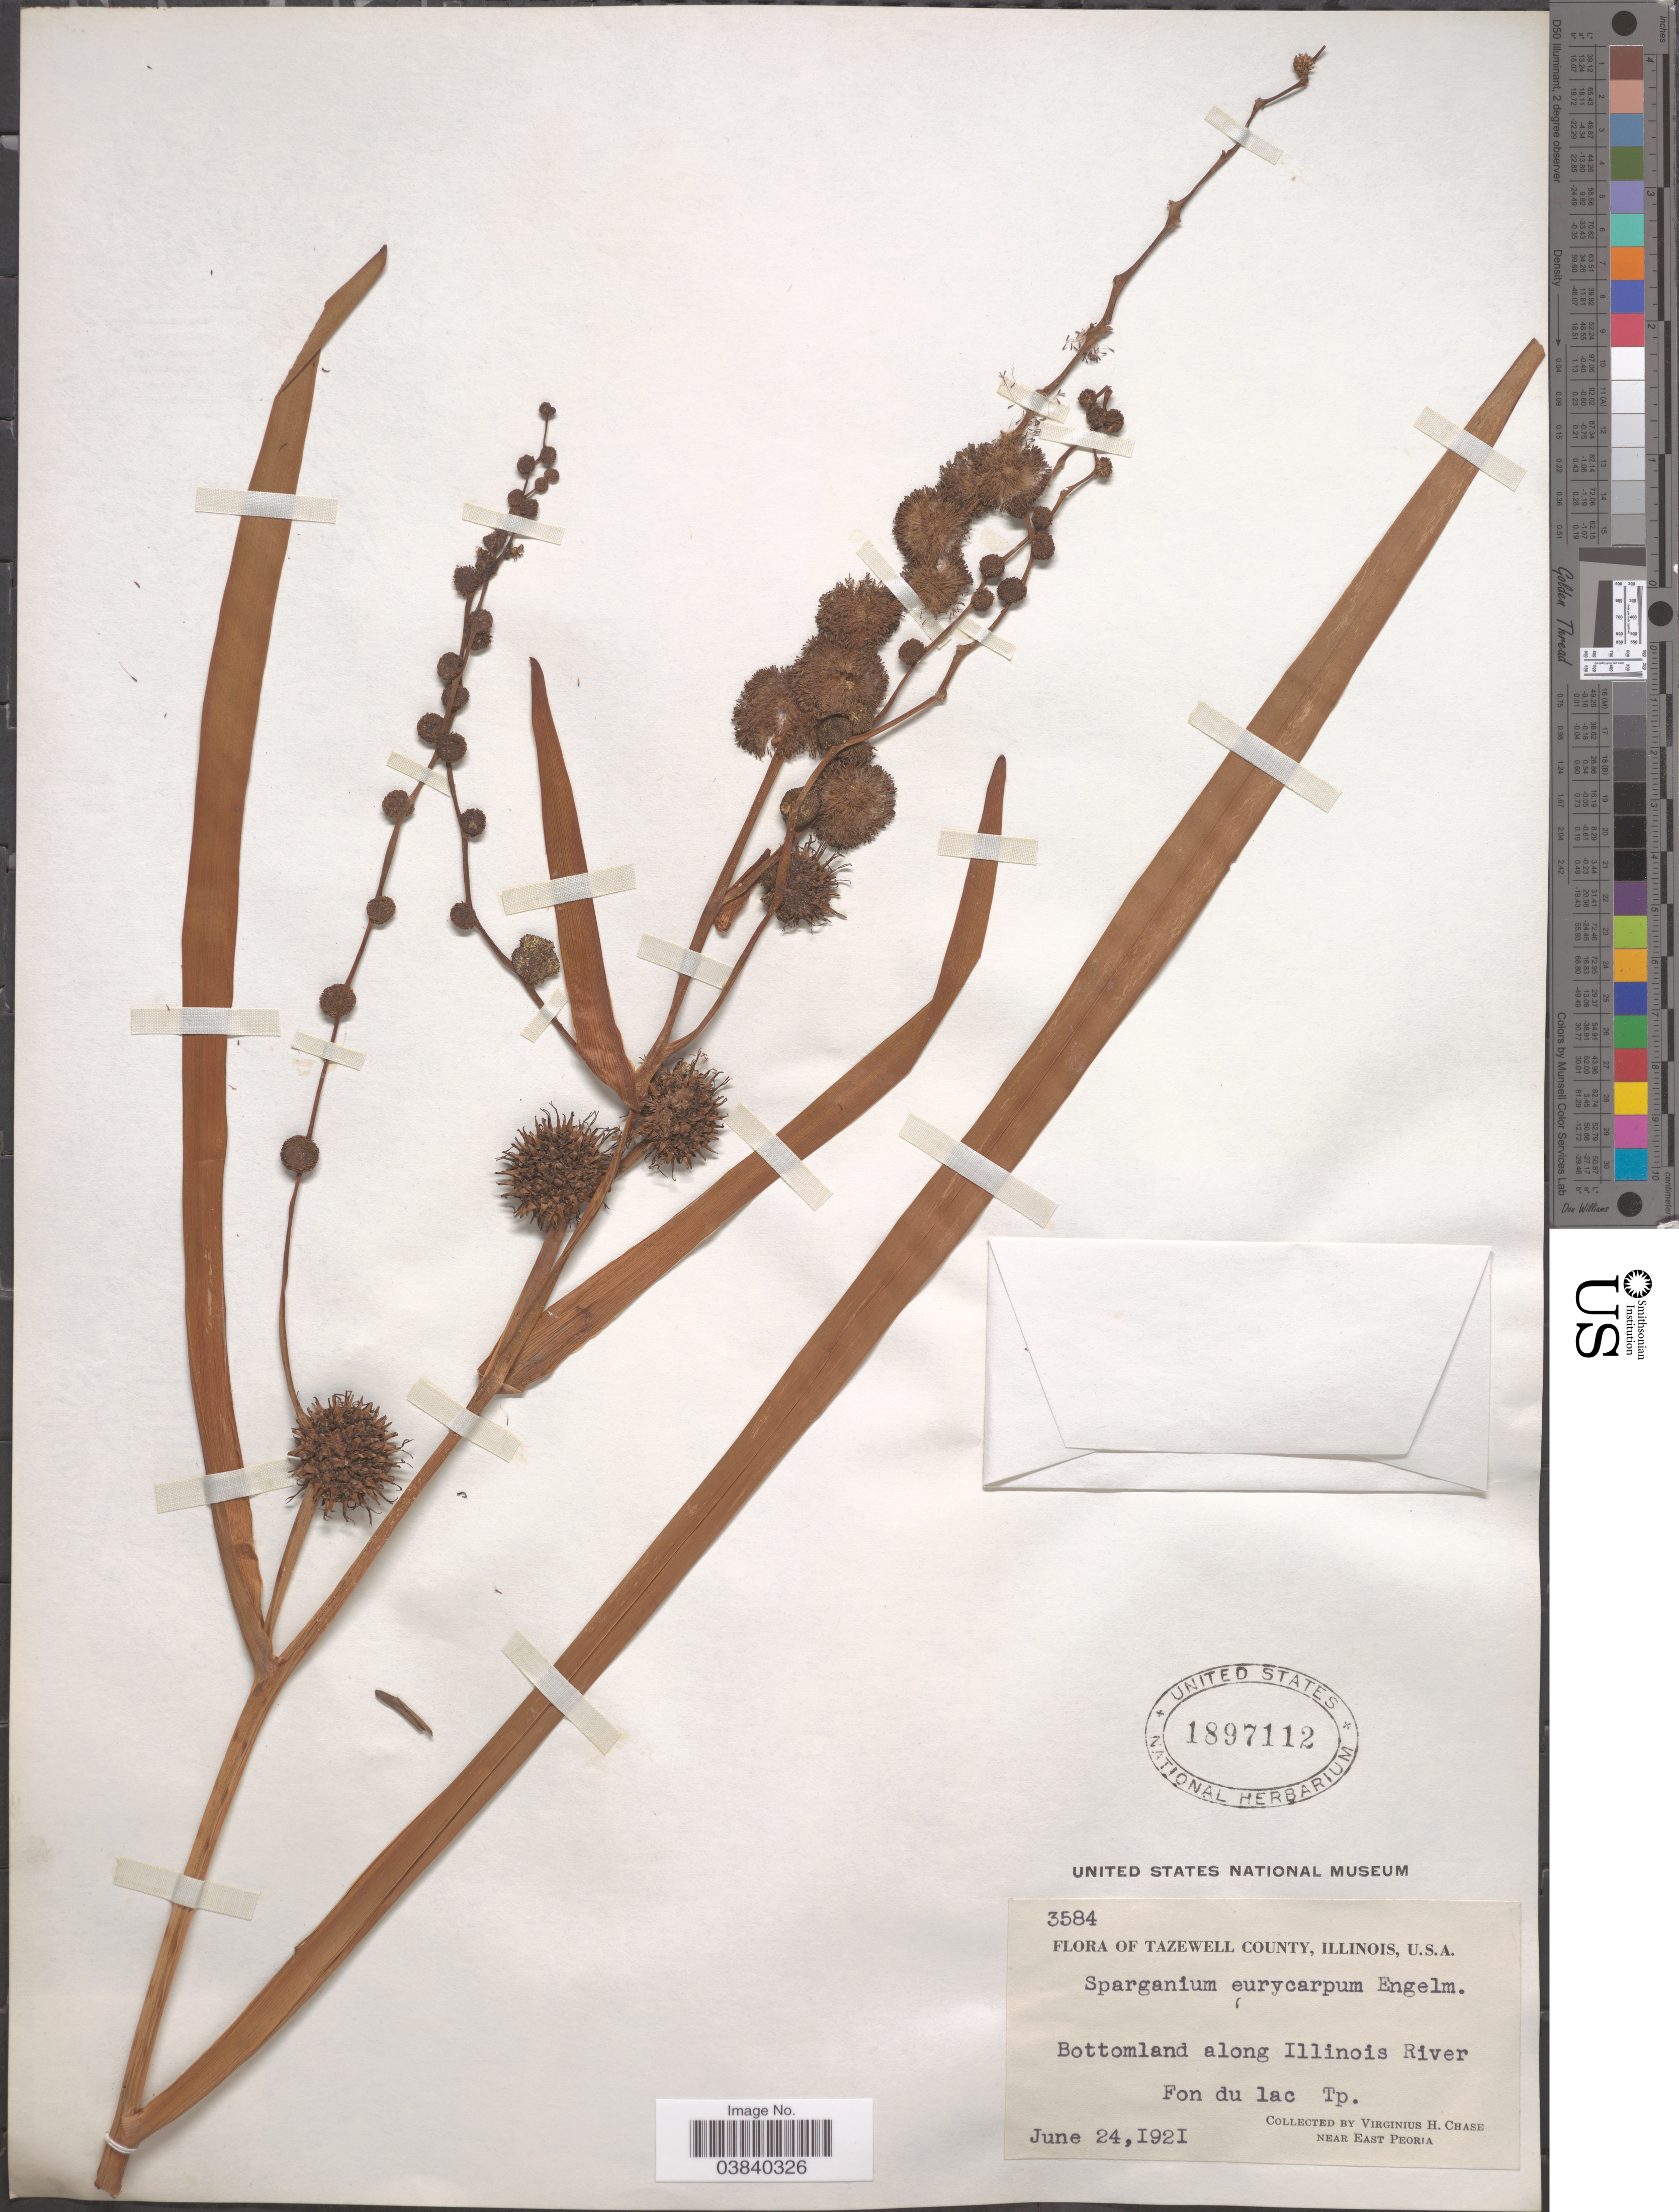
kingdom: Plantae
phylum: Tracheophyta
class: Liliopsida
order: Poales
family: Typhaceae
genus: Sparganium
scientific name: Sparganium eurycarpum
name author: Engelm.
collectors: V. H. Chase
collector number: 3584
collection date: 1921-06-24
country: United States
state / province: Illinois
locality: Tazewell County. Along Illinois River. Fon du lac Tp. Near East Peoria.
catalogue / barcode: US 1897112